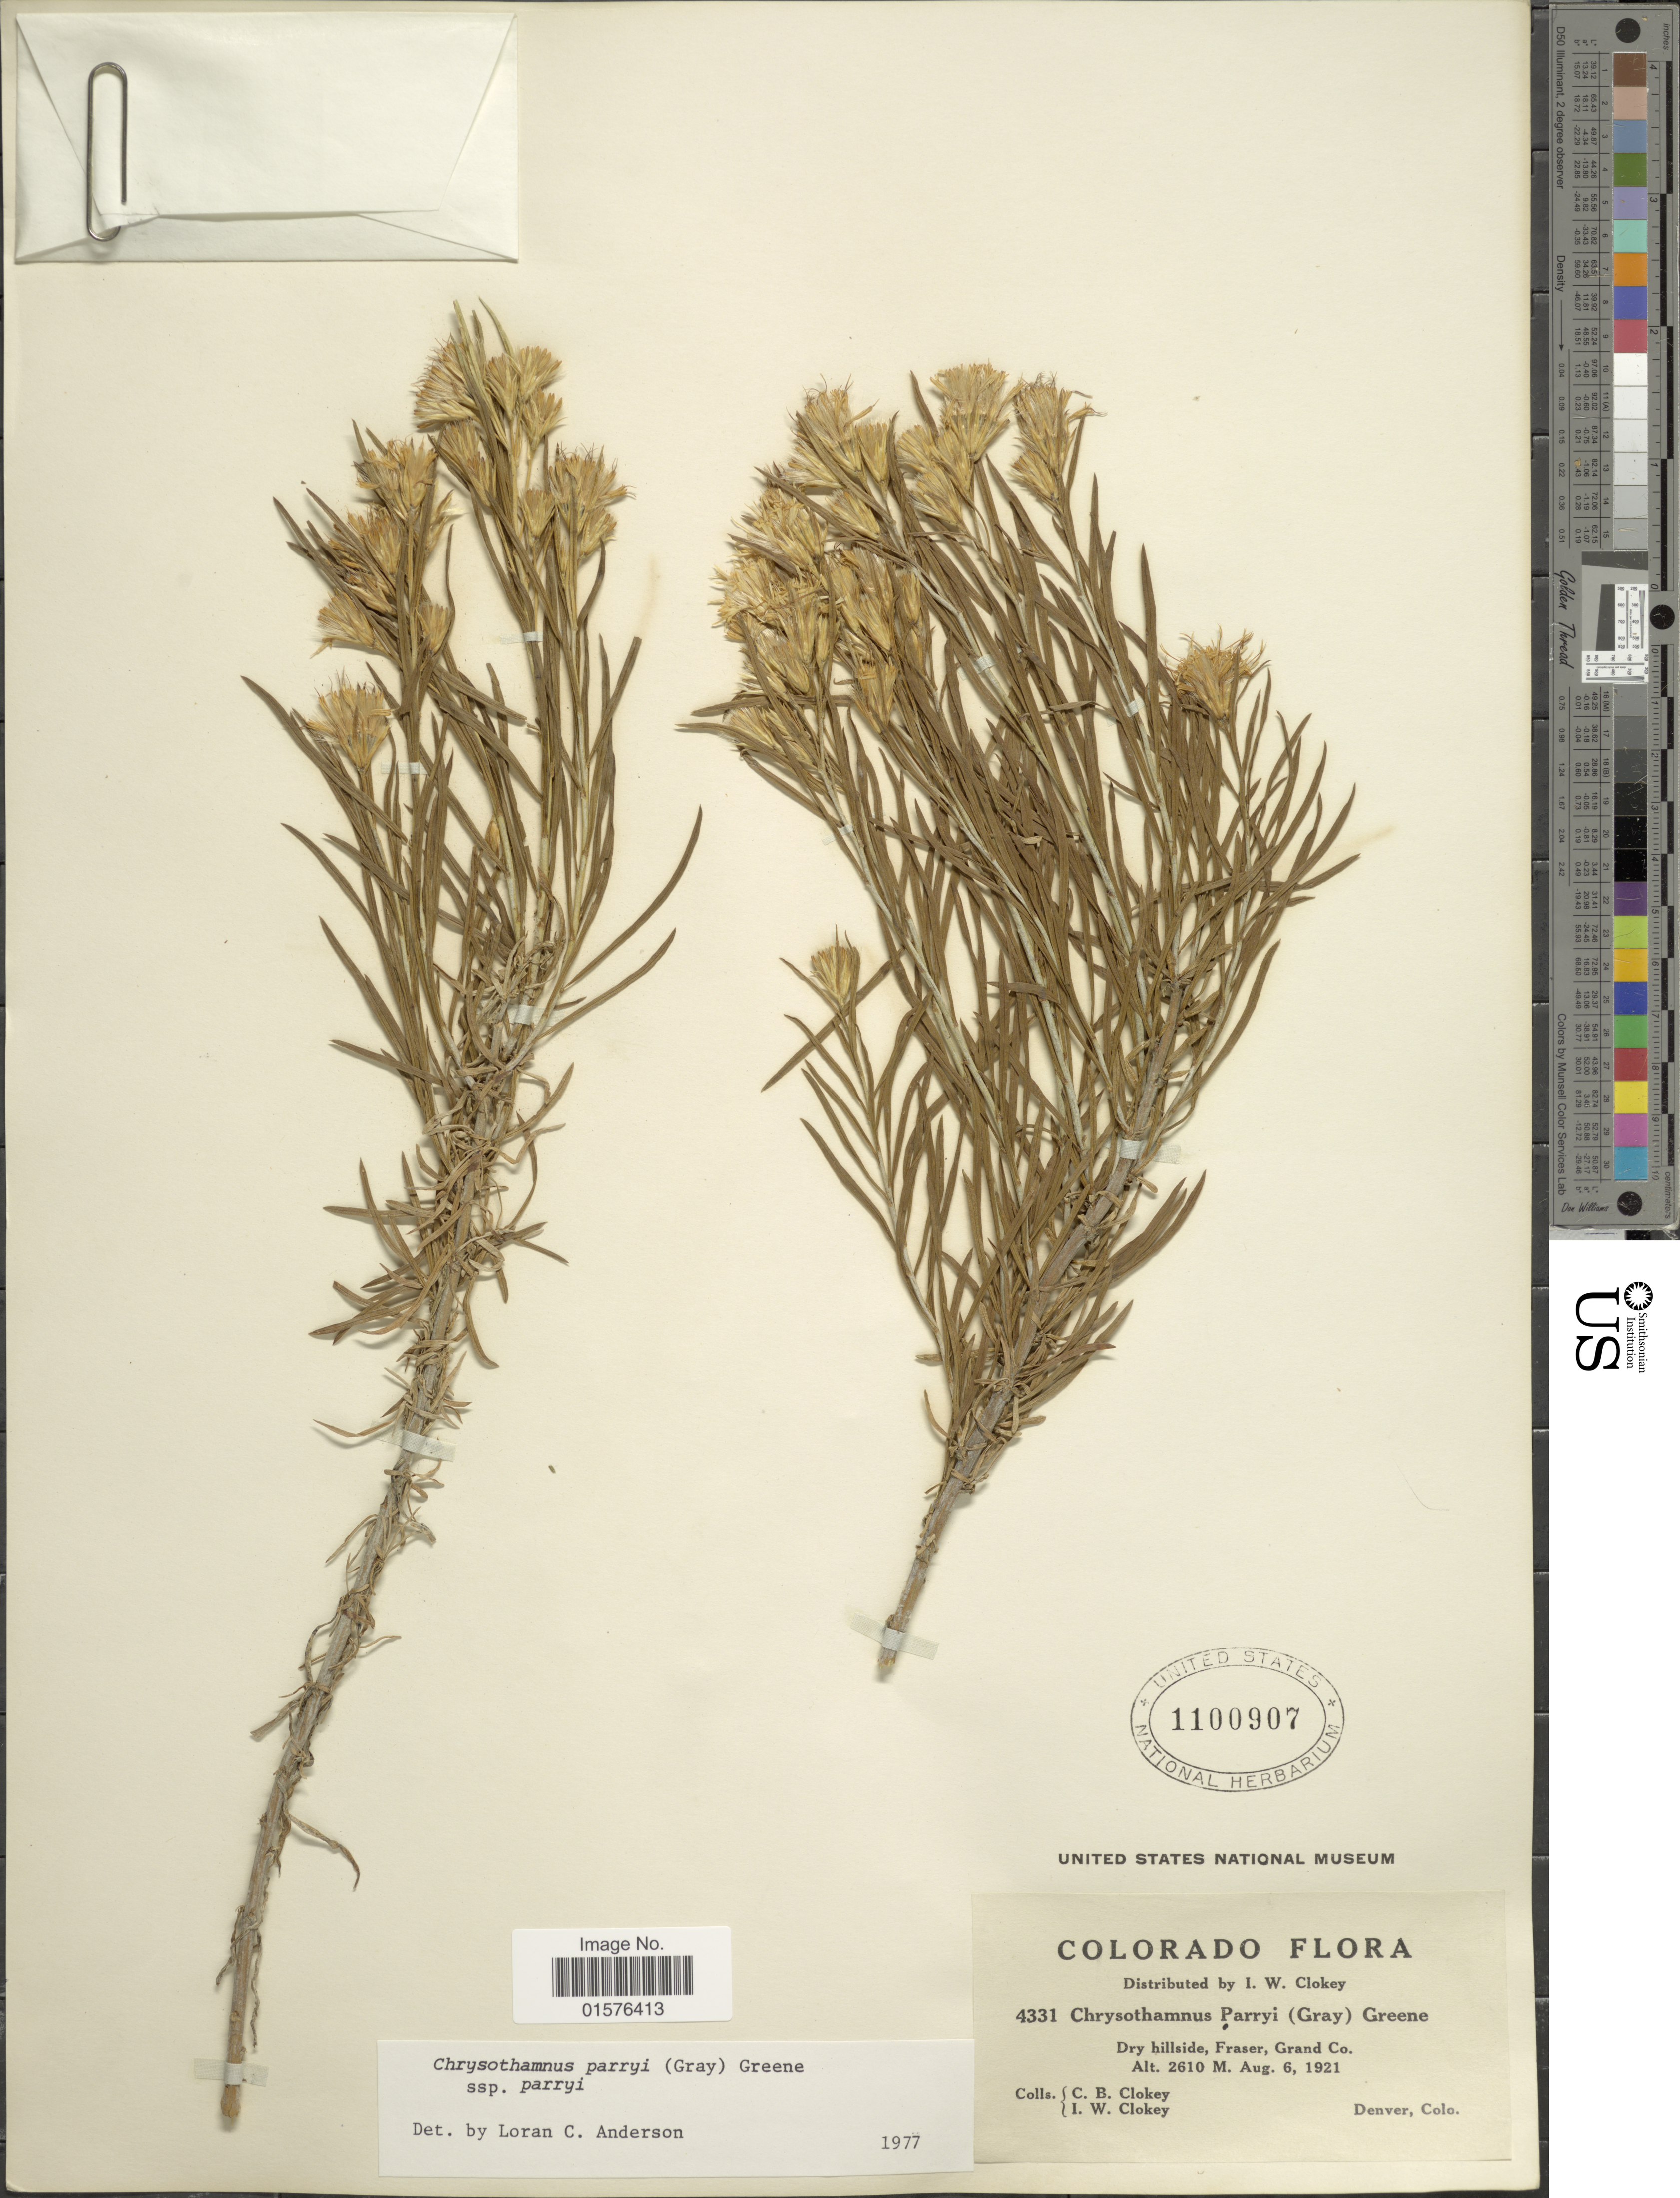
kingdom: Plantae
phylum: Tracheophyta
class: Magnoliopsida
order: Asterales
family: Asteraceae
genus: Ericameria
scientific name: Ericameria parryi var. parryi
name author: (A. Gray) G.L. Nesom & G.I. Baird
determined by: Urbatsch, Lowell E., Curator (LSU), Louisiana State University (UNITED STATES)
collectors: C. Clokey & I. W. Clokey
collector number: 4331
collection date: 1921-08-06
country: United States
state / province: Colorado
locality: Fraser, Grand Co. Denver.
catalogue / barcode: US 1100907